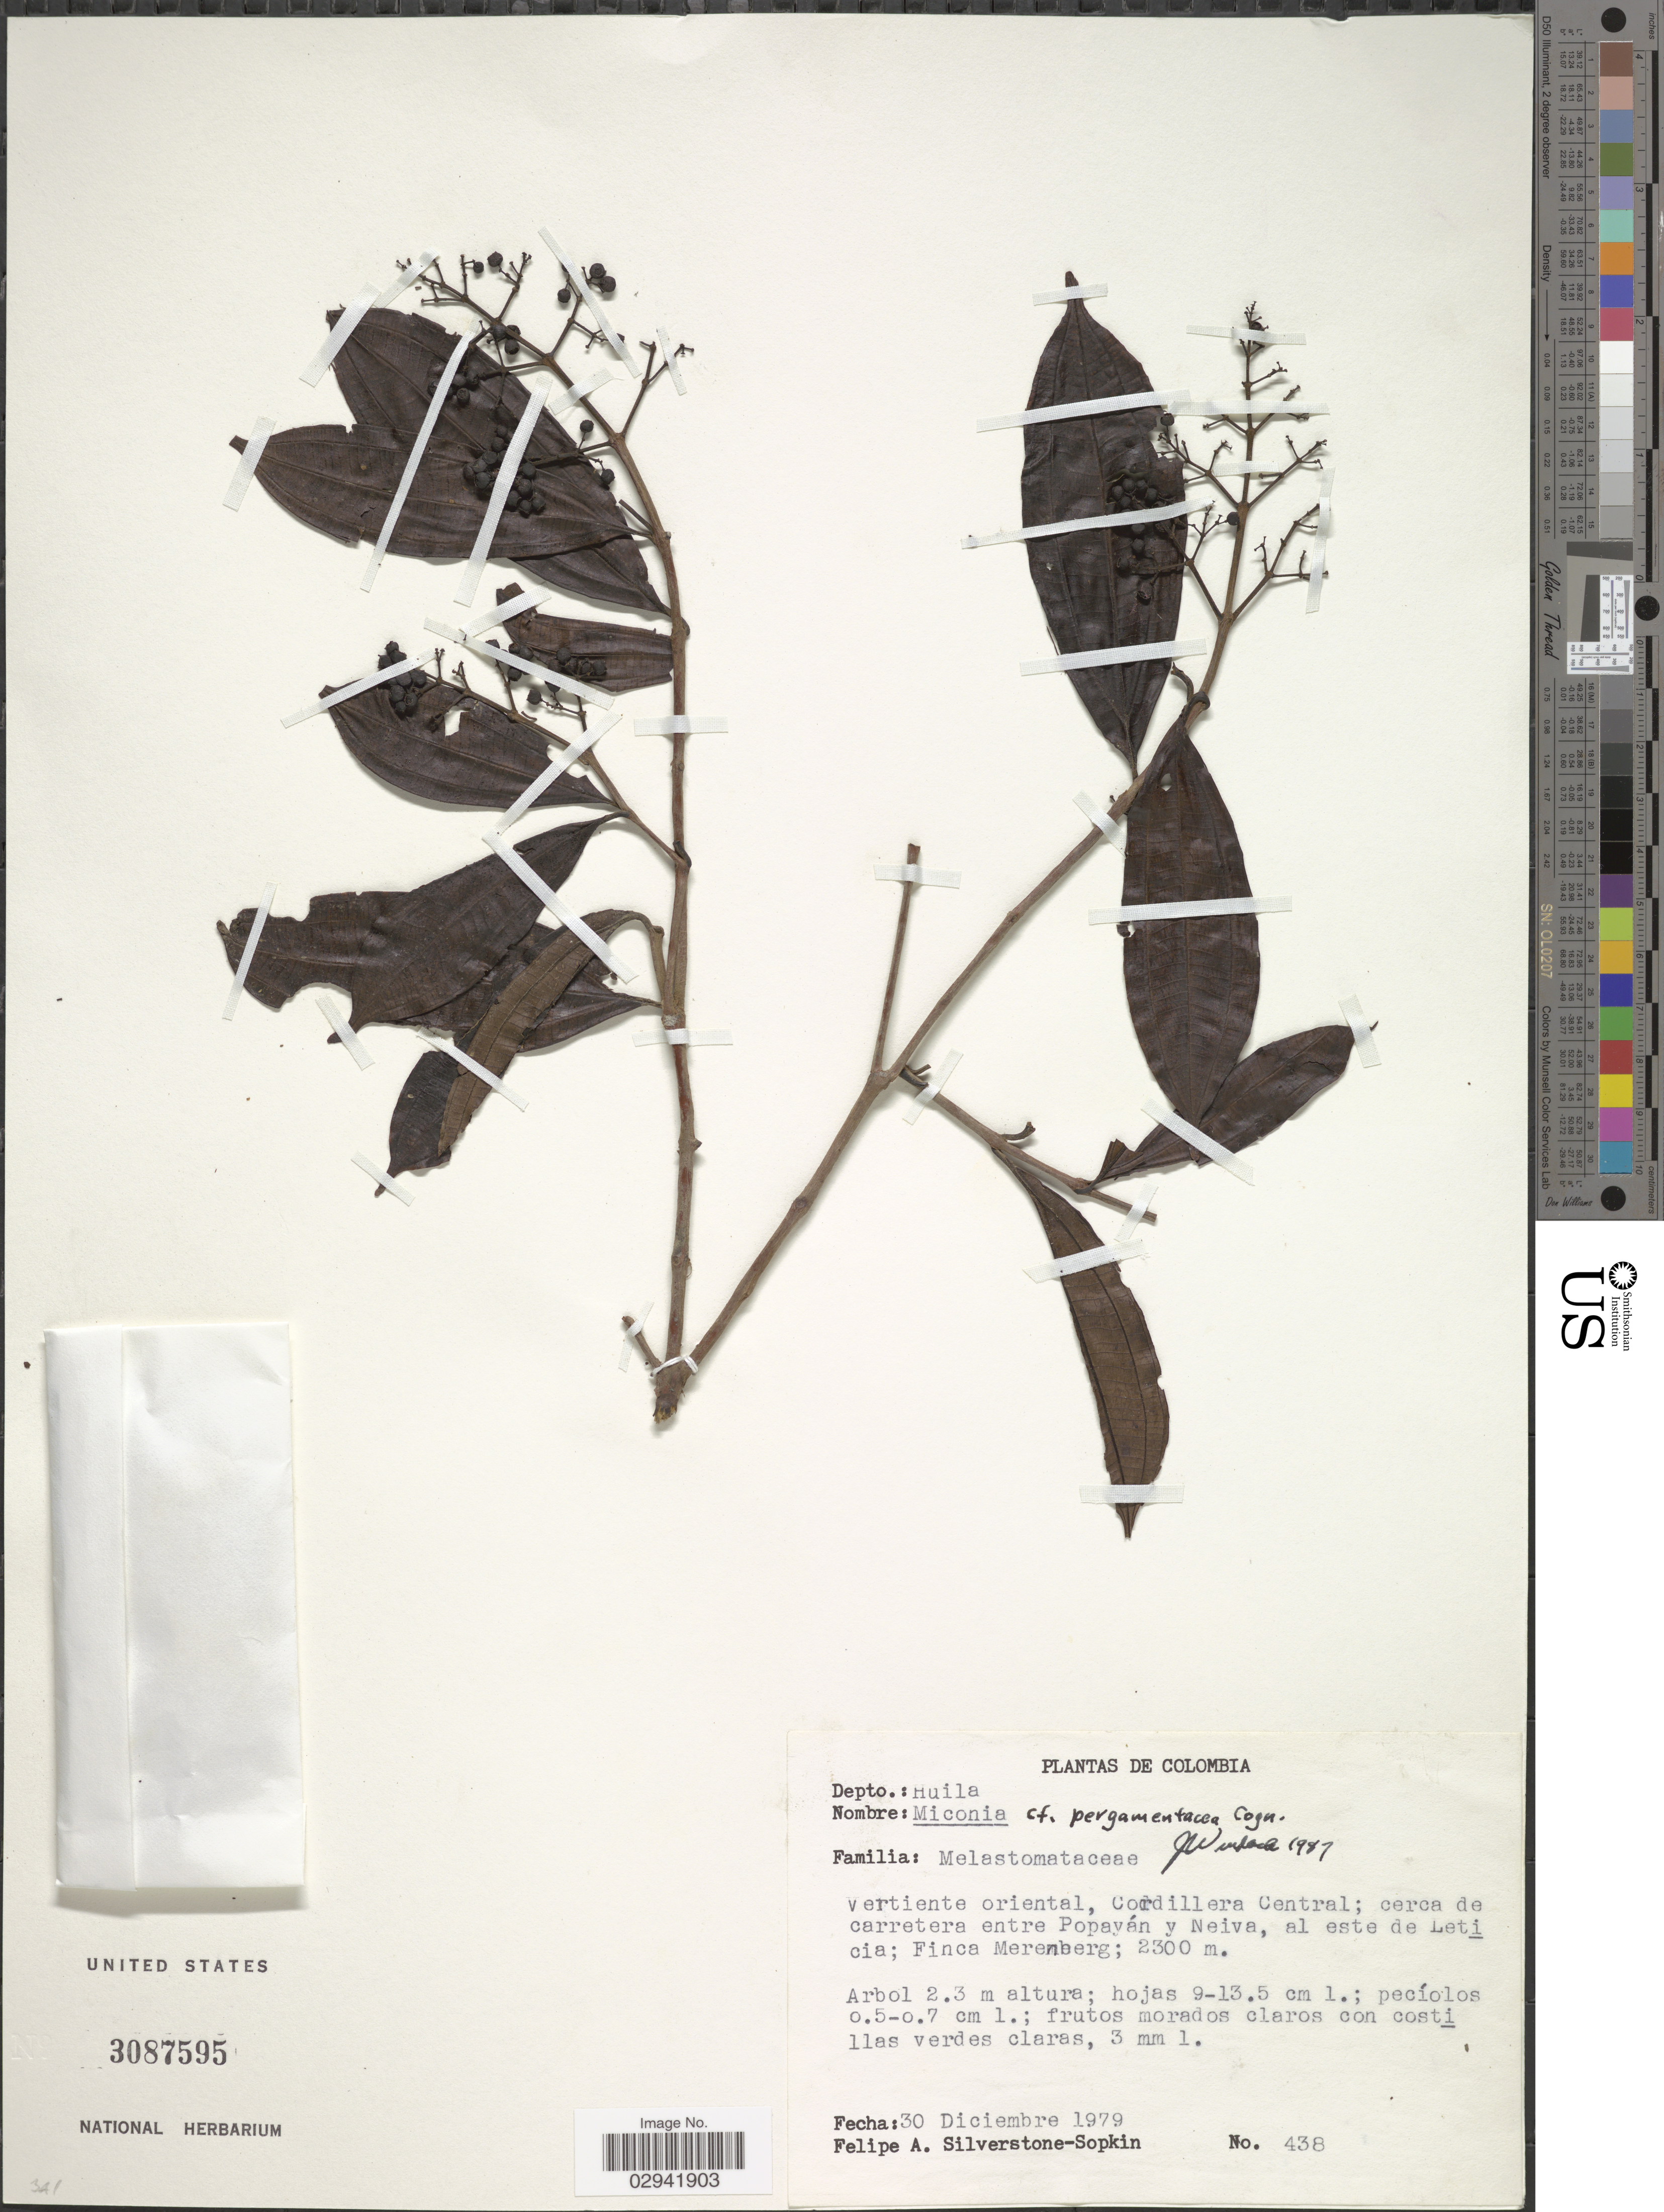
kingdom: Plantae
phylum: Tracheophyta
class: Magnoliopsida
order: Myrtales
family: Melastomataceae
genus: Miconia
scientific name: Miconia pergamentacea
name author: Cogn.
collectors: P. A. Silverstone-Sopkin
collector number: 438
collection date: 1979-12-30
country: Colombia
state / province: Huila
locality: Depto.: Huila. Vertiente oriental, Cordillera Central; cerca de carretera entre Popayán y Neiva, al este de Leticia; Finca Merenberg.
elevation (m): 2300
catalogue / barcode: US 3087595